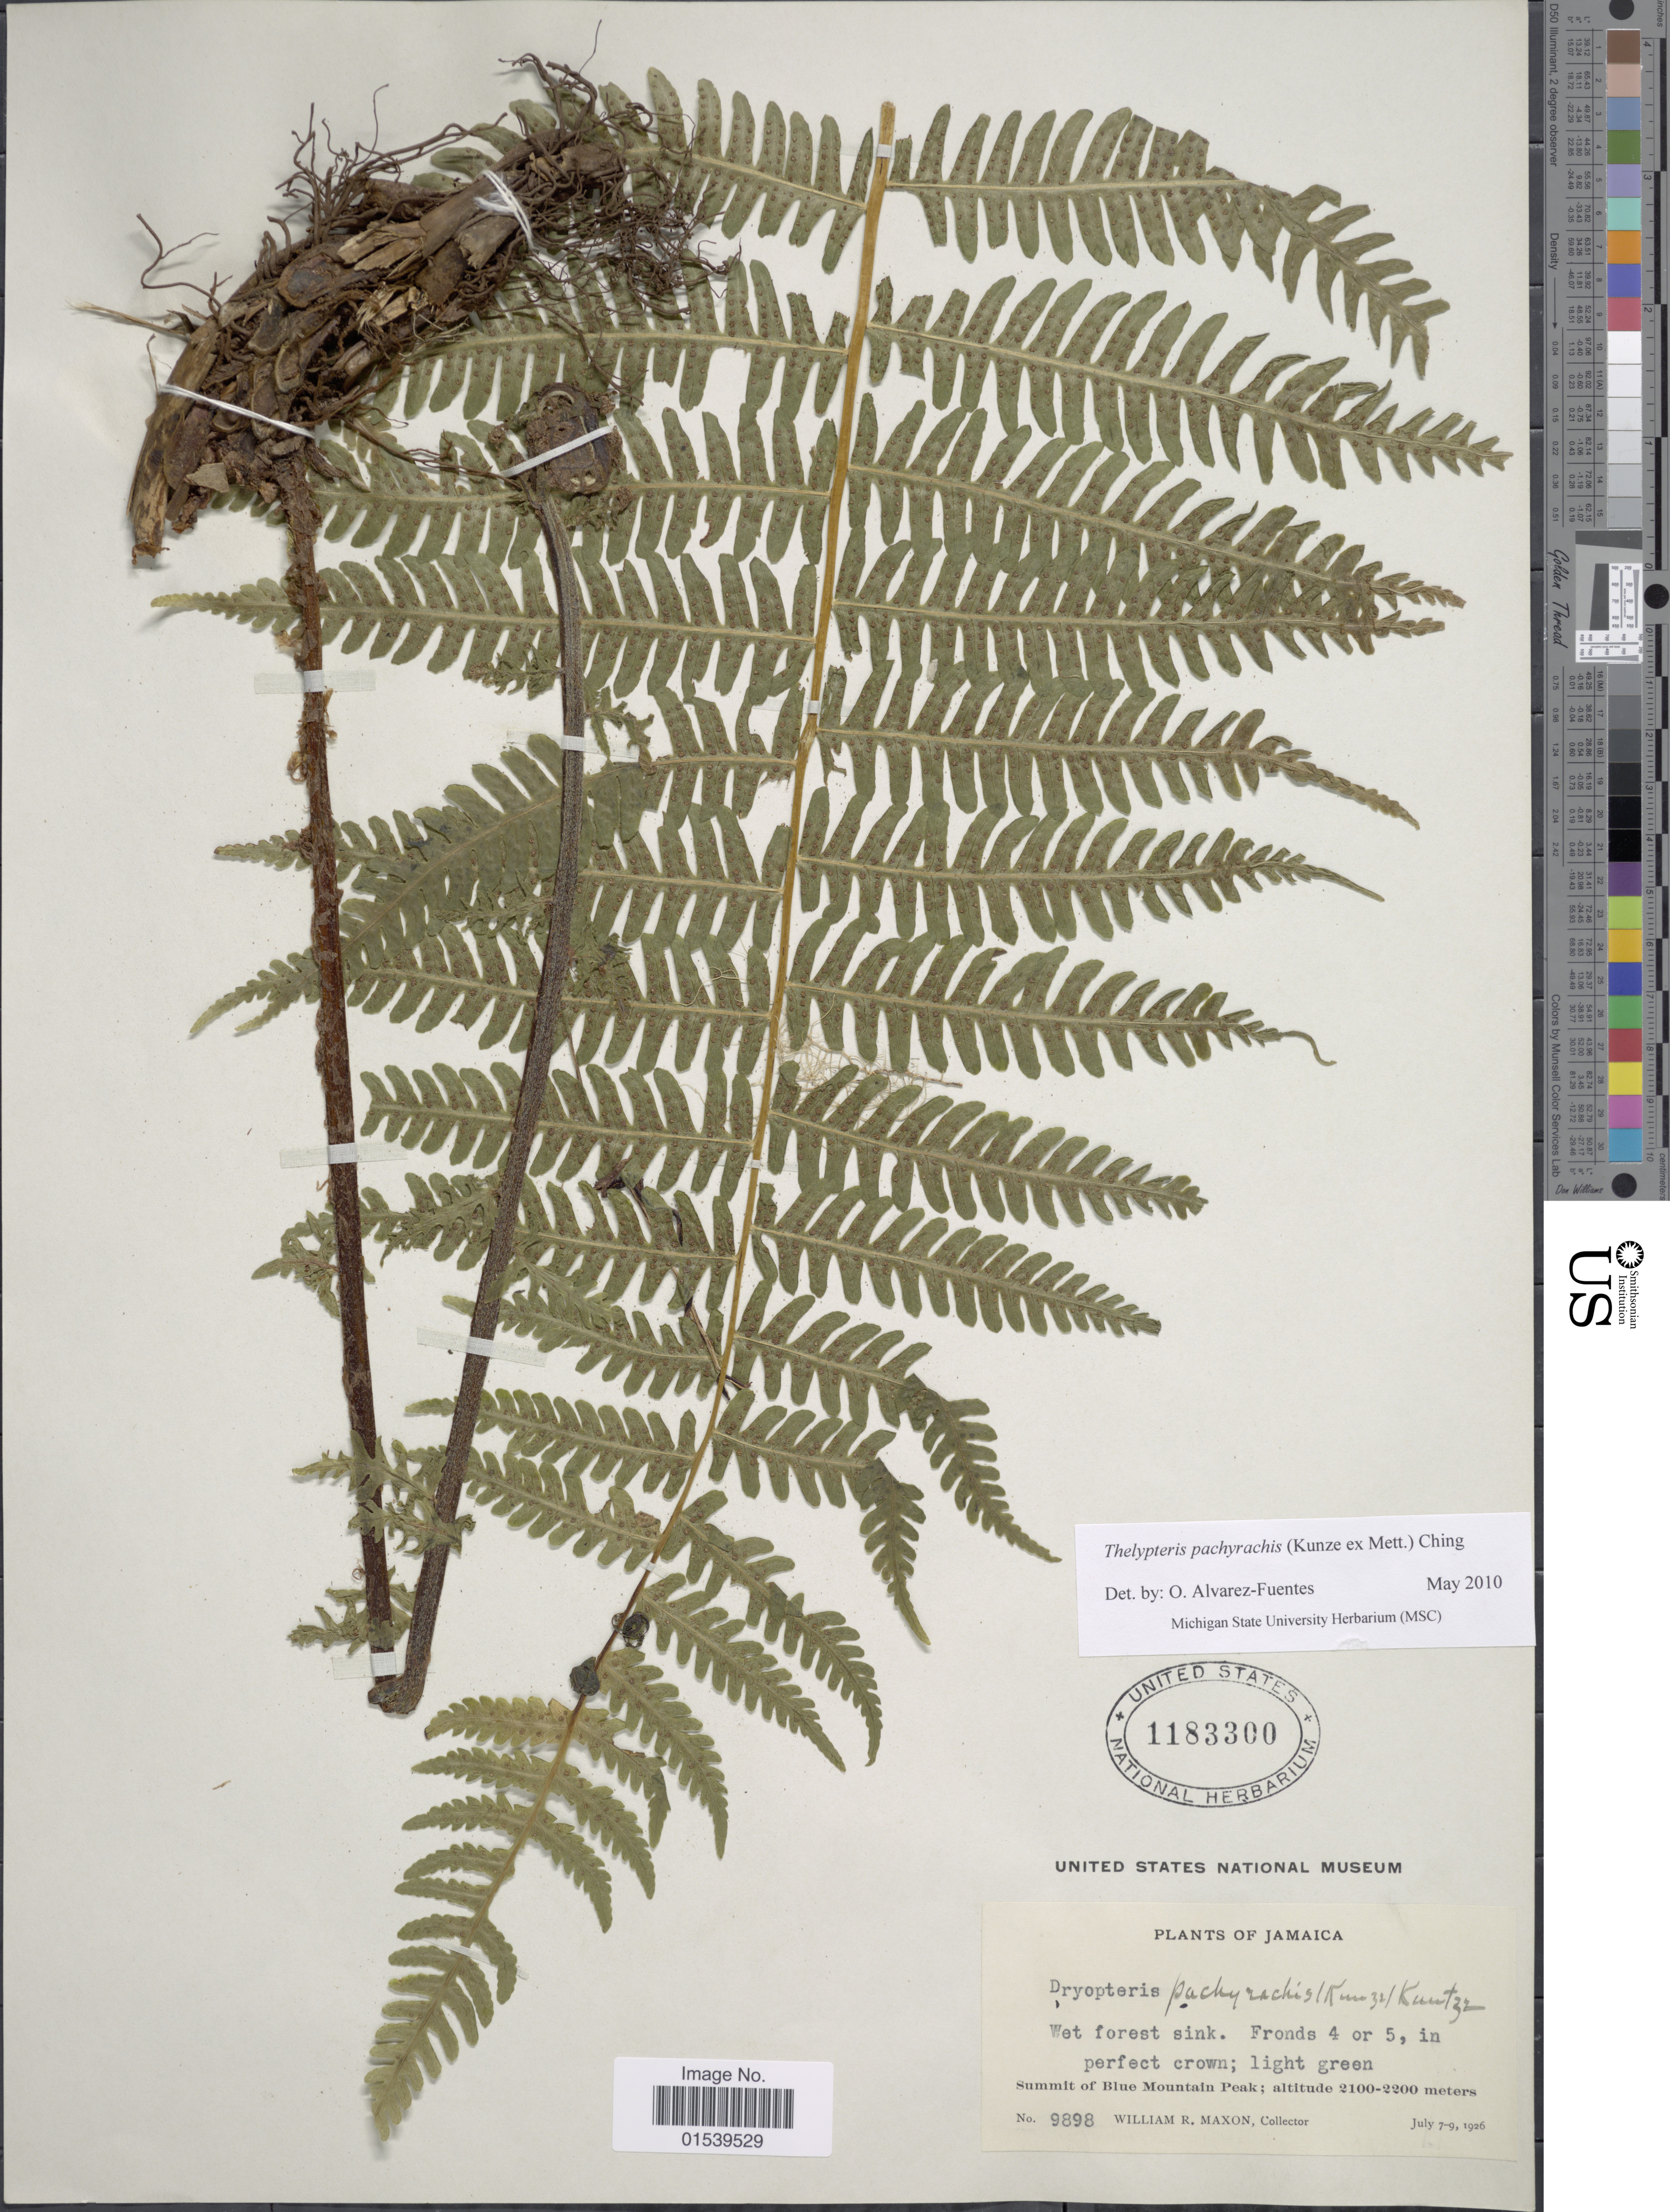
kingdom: Plantae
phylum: Tracheophyta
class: Polypodiopsida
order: Polypodiales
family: Thelypteridaceae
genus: Amauropelta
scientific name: Amauropelta pachyrachis (Kunze) comb. nov., ined 2015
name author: (Kunze)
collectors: W. R. Maxon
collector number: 9898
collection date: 1926-07-07/1926-07-09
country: Jamaica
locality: Summit of Blue Mountain Peak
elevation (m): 2100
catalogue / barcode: US 1183300